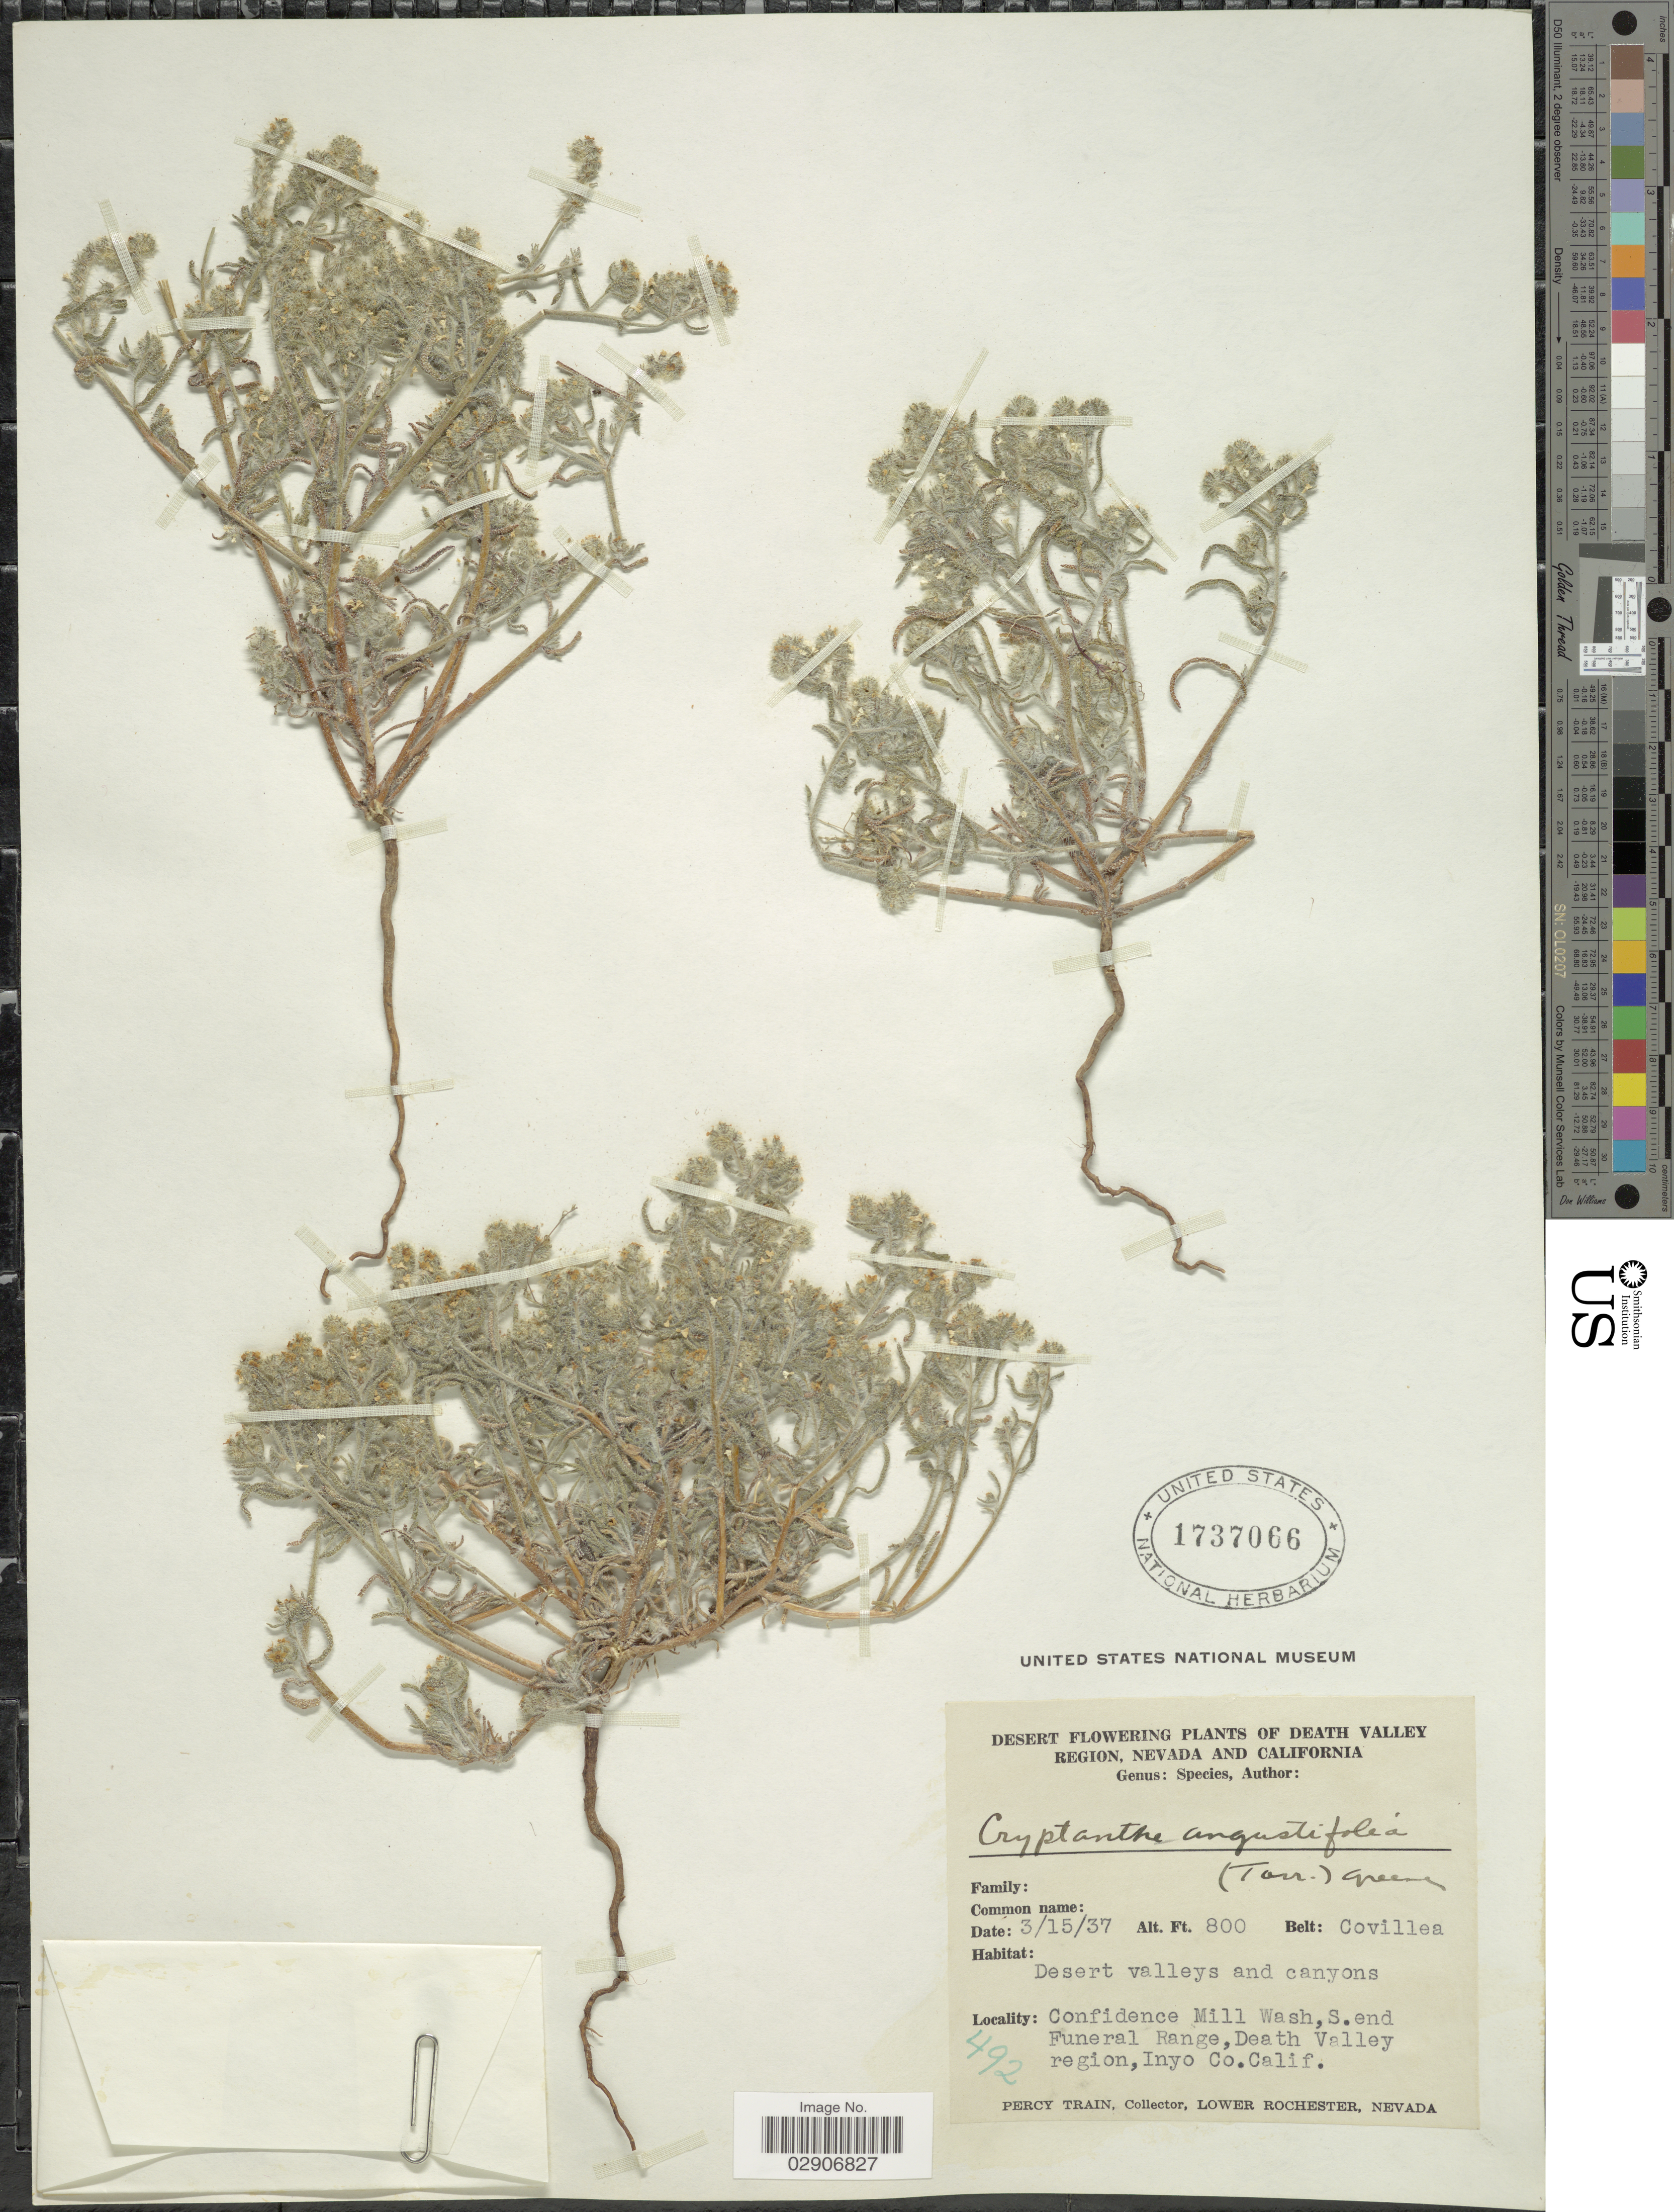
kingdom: Plantae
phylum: Tracheophyta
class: Magnoliopsida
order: Boraginales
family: Boraginaceae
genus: Cryptantha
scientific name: Cryptantha angustifolia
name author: (Torr.) Greene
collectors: P. Train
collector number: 492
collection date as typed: Transcribed d/m/y: 15/3/37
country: United States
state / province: California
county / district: Inyo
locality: Confidence Mill Wash, S. end Funeral Range, Death Valley region, Inyo Co. Calif.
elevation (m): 244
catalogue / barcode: US 1737066